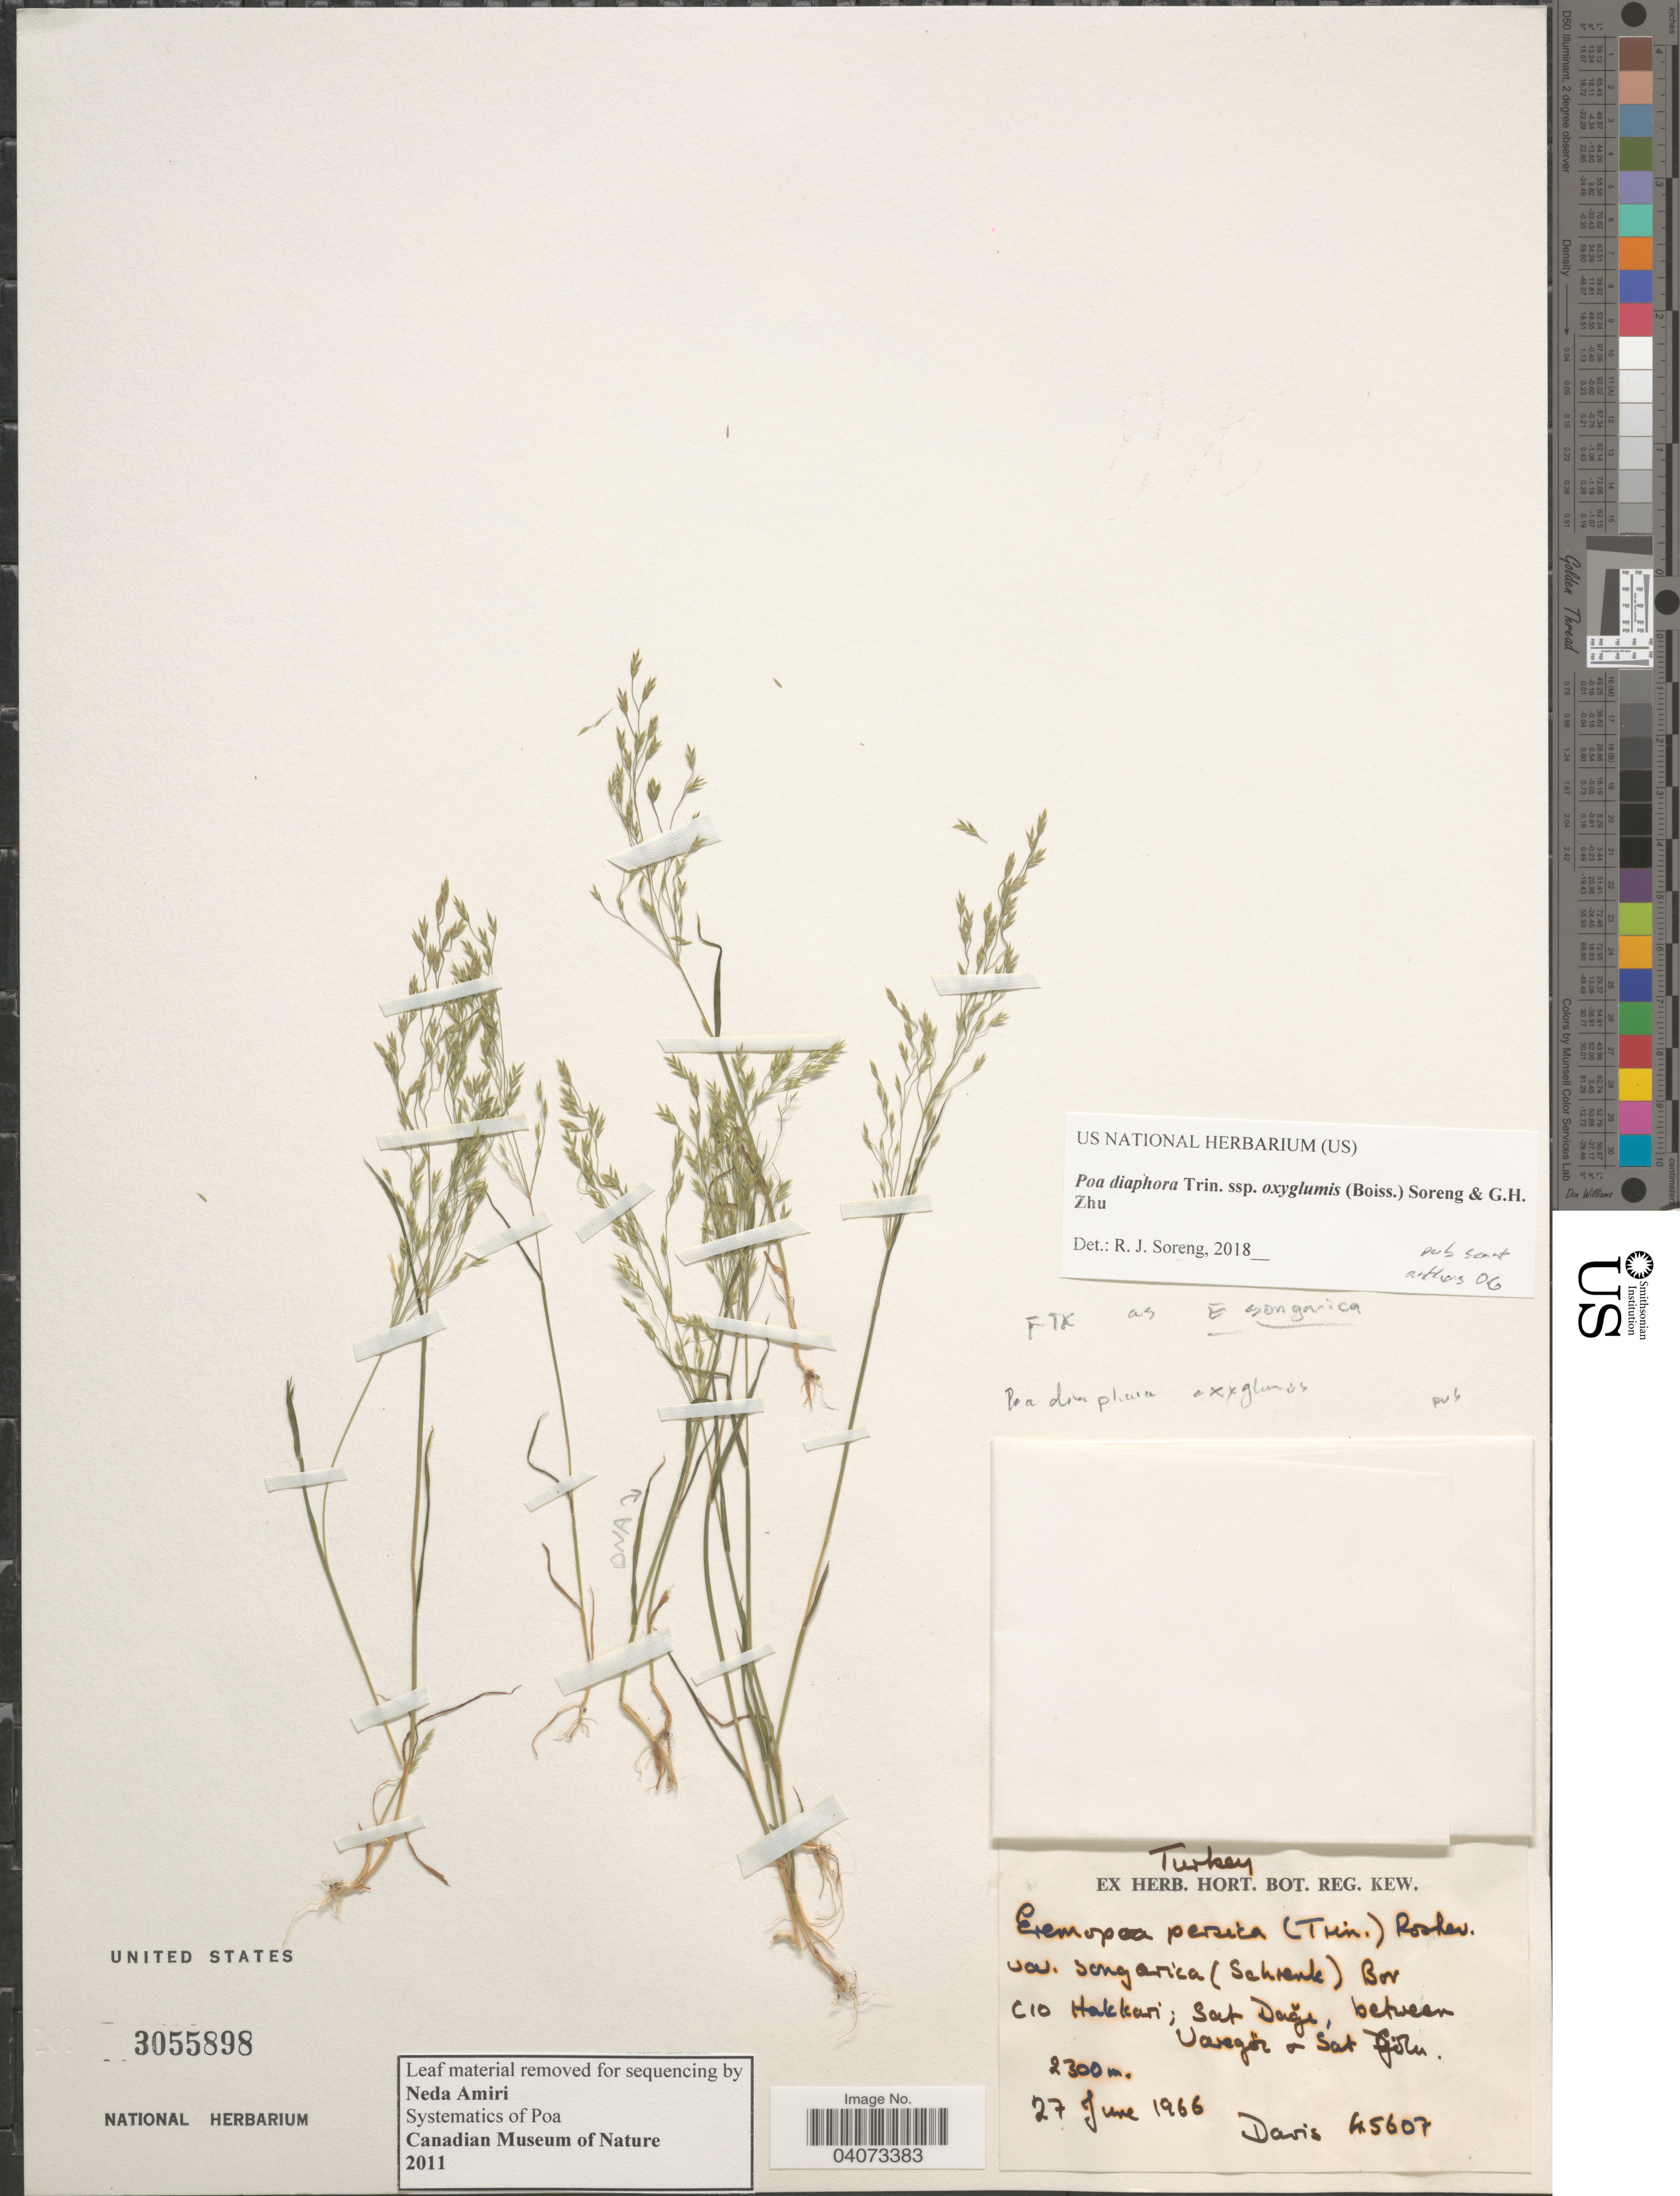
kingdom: Plantae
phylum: Tracheophyta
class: Liliopsida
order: Poales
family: Poaceae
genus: Poa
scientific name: Poa diaphora subsp. oxyglumis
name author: (Boiss.) Soreng & G.H. Zhu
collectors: P. Davis & Cetik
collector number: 45607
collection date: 1966-06-27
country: Turkey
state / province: Hakkari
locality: C10 Hakkari; Sat Daği, between Varegör & Sat Golu.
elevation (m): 2300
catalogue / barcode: US 3055898